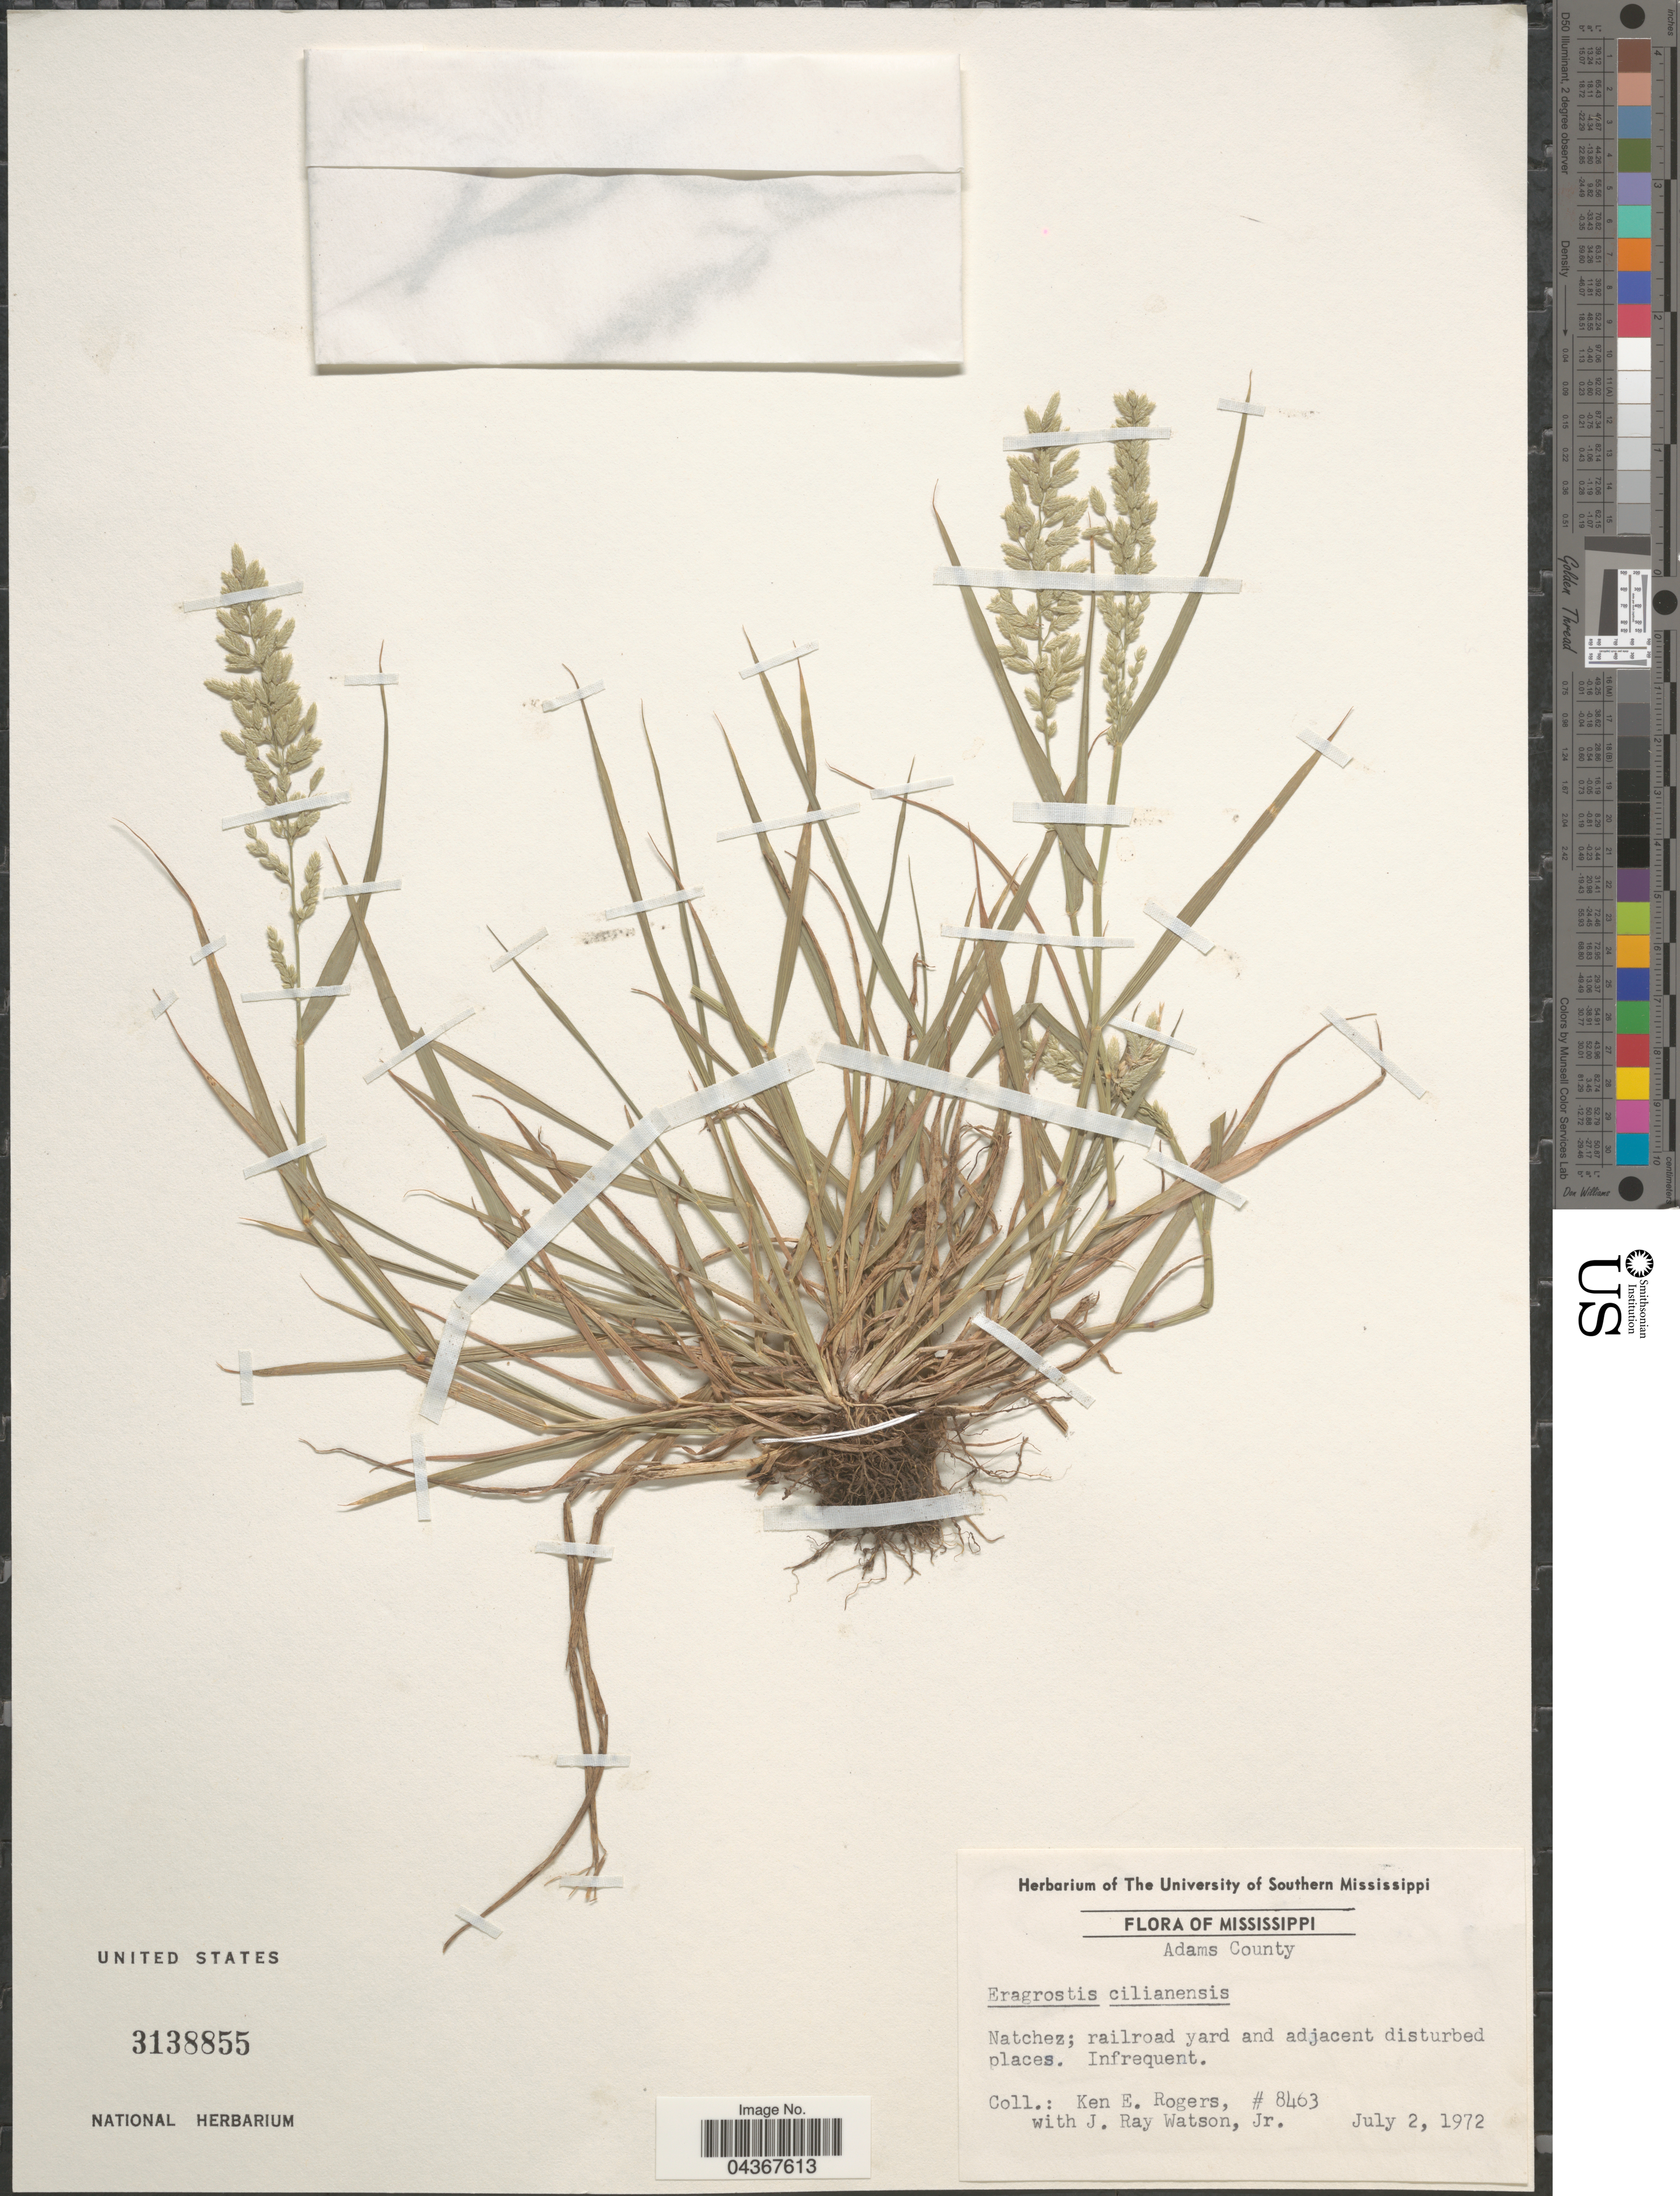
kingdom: Plantae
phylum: Tracheophyta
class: Liliopsida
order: Poales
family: Poaceae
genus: Eragrostis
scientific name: Eragrostis cilianensis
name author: (Bellardi) Vignolo ex Janch.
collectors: K. Rogers & J. R. Watson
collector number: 8463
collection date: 1972-07-02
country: United States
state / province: Mississippi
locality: Adams County. Natchez; railroad yard and adjacent disturbed places.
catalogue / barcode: US 3138855